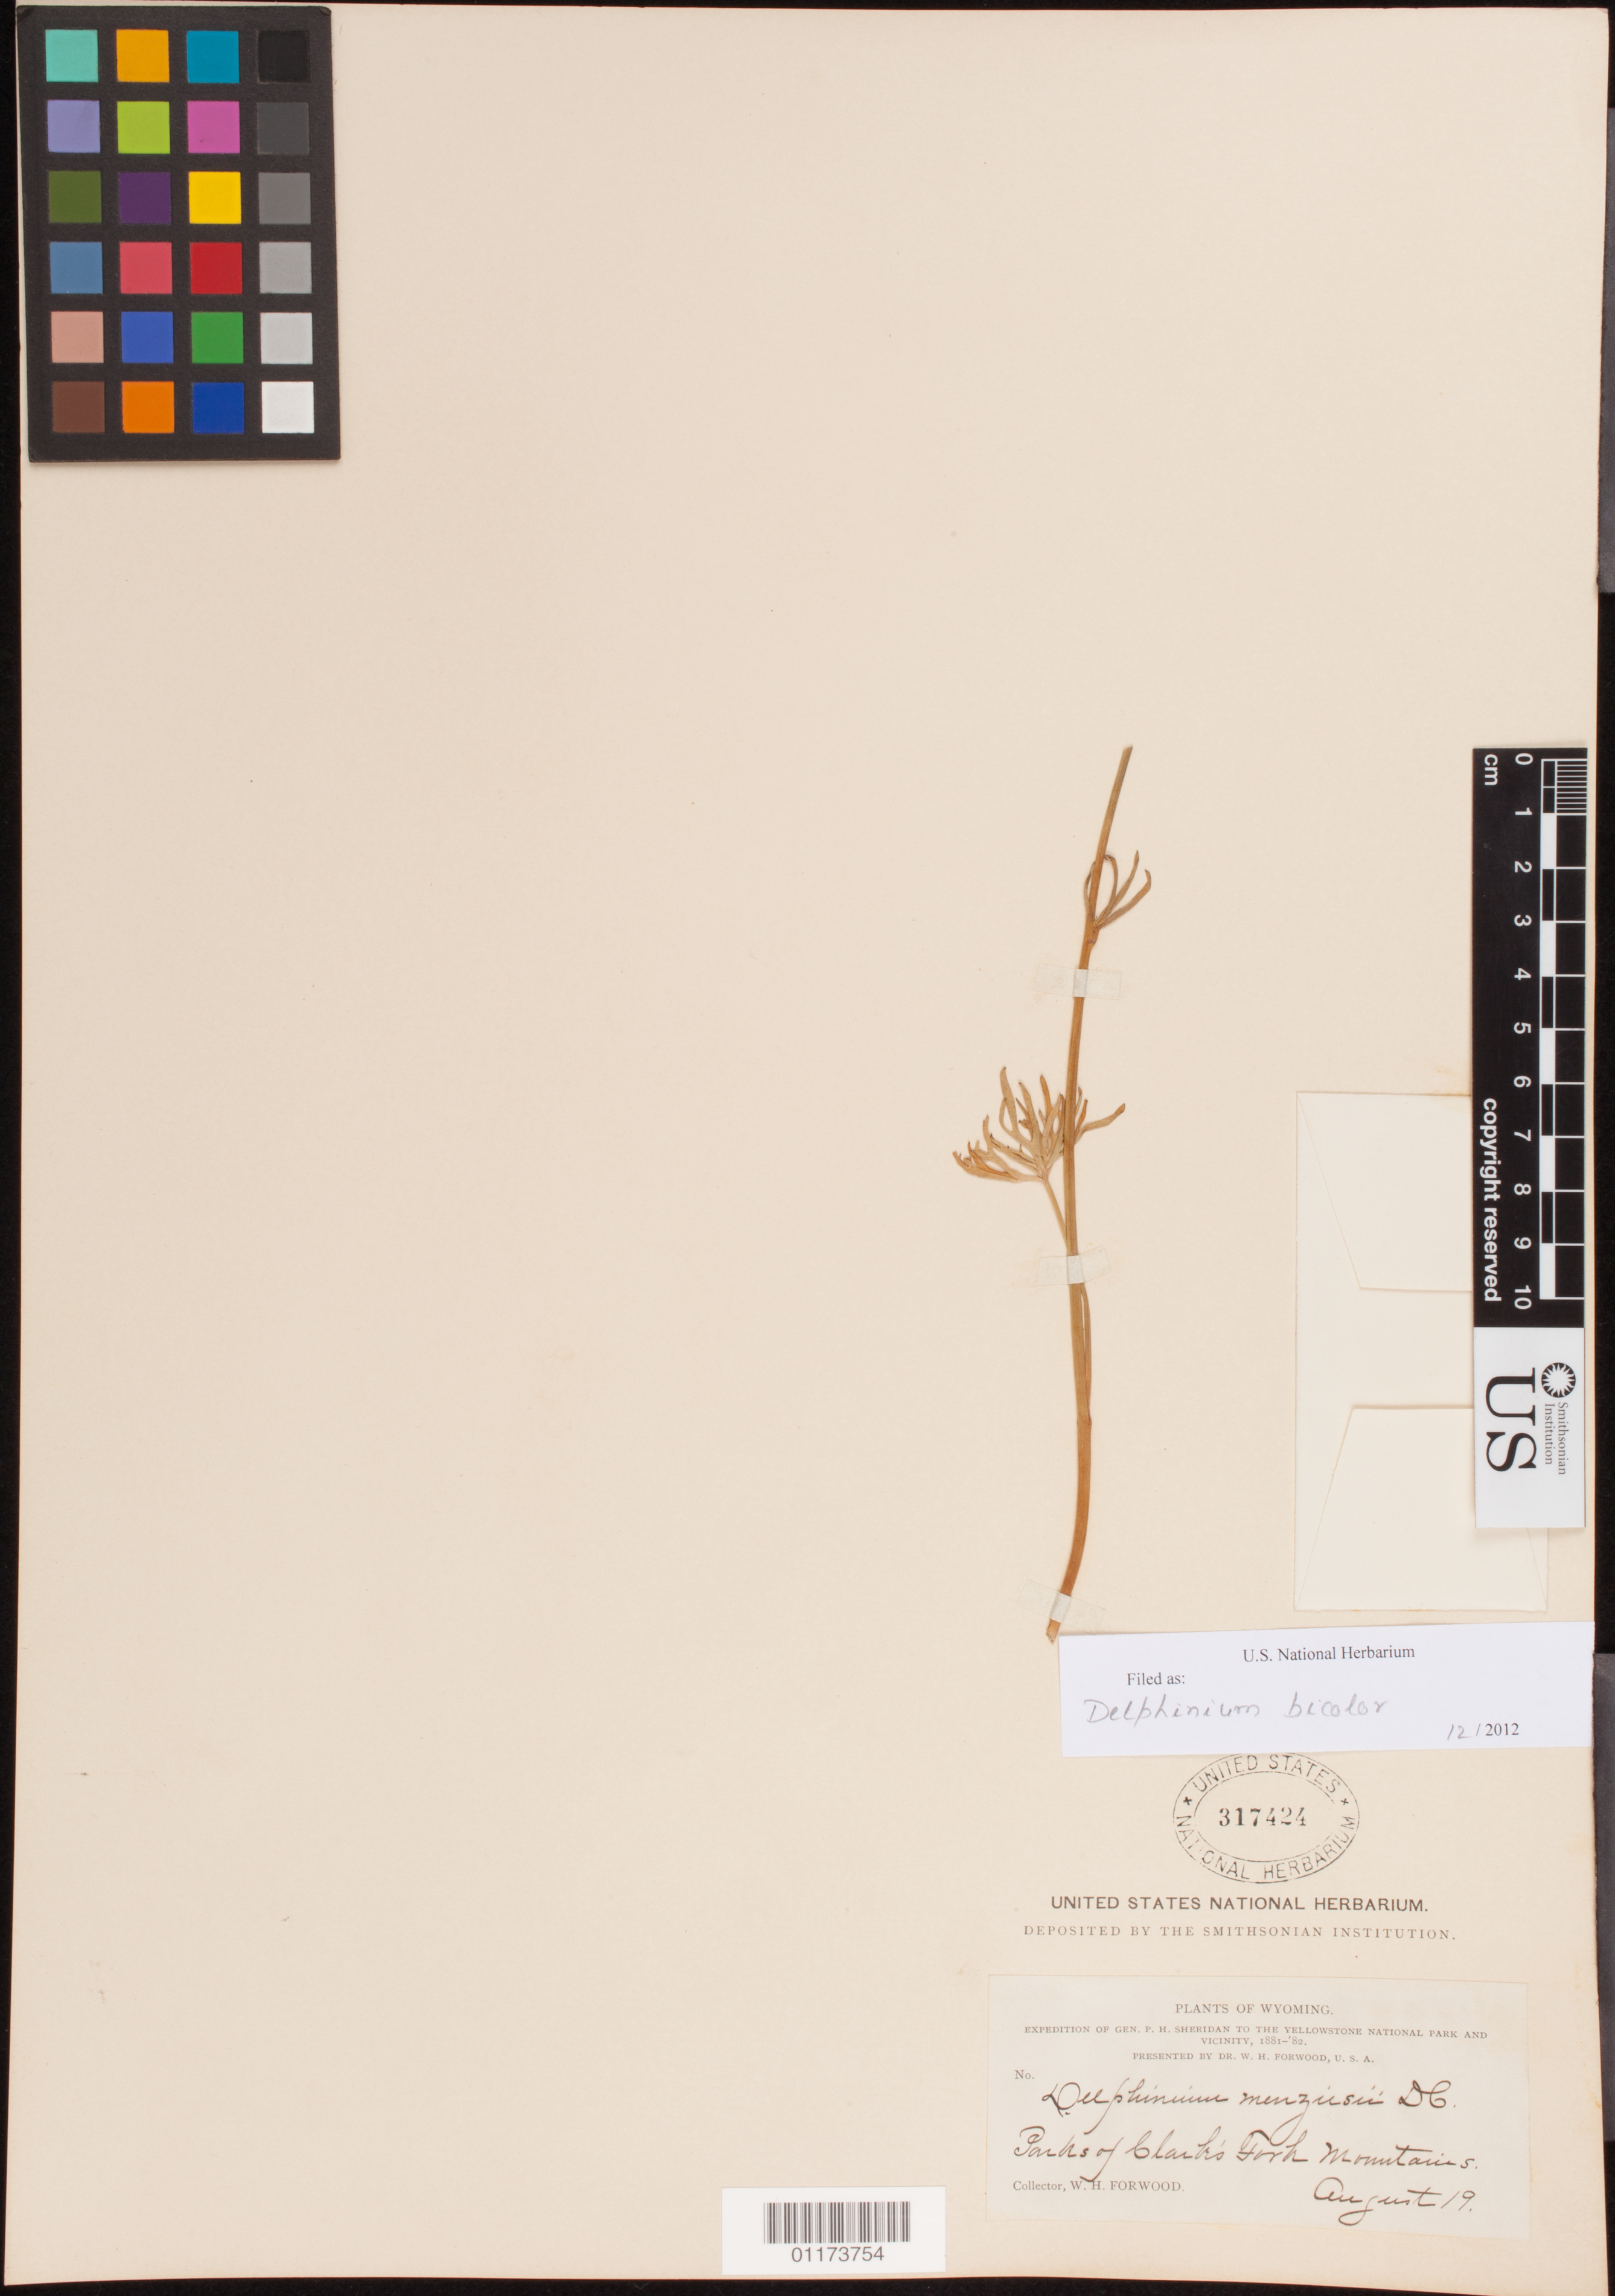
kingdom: Plantae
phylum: Tracheophyta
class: Magnoliopsida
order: Ranunculales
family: Ranunculaceae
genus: Delphinium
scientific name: Delphinium bicolor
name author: Nutt.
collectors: W. Forwood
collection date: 1881-08-19 or 1882-08-19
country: United States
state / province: Wyoming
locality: Parks of Clark's Fork Mountains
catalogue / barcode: US 317424